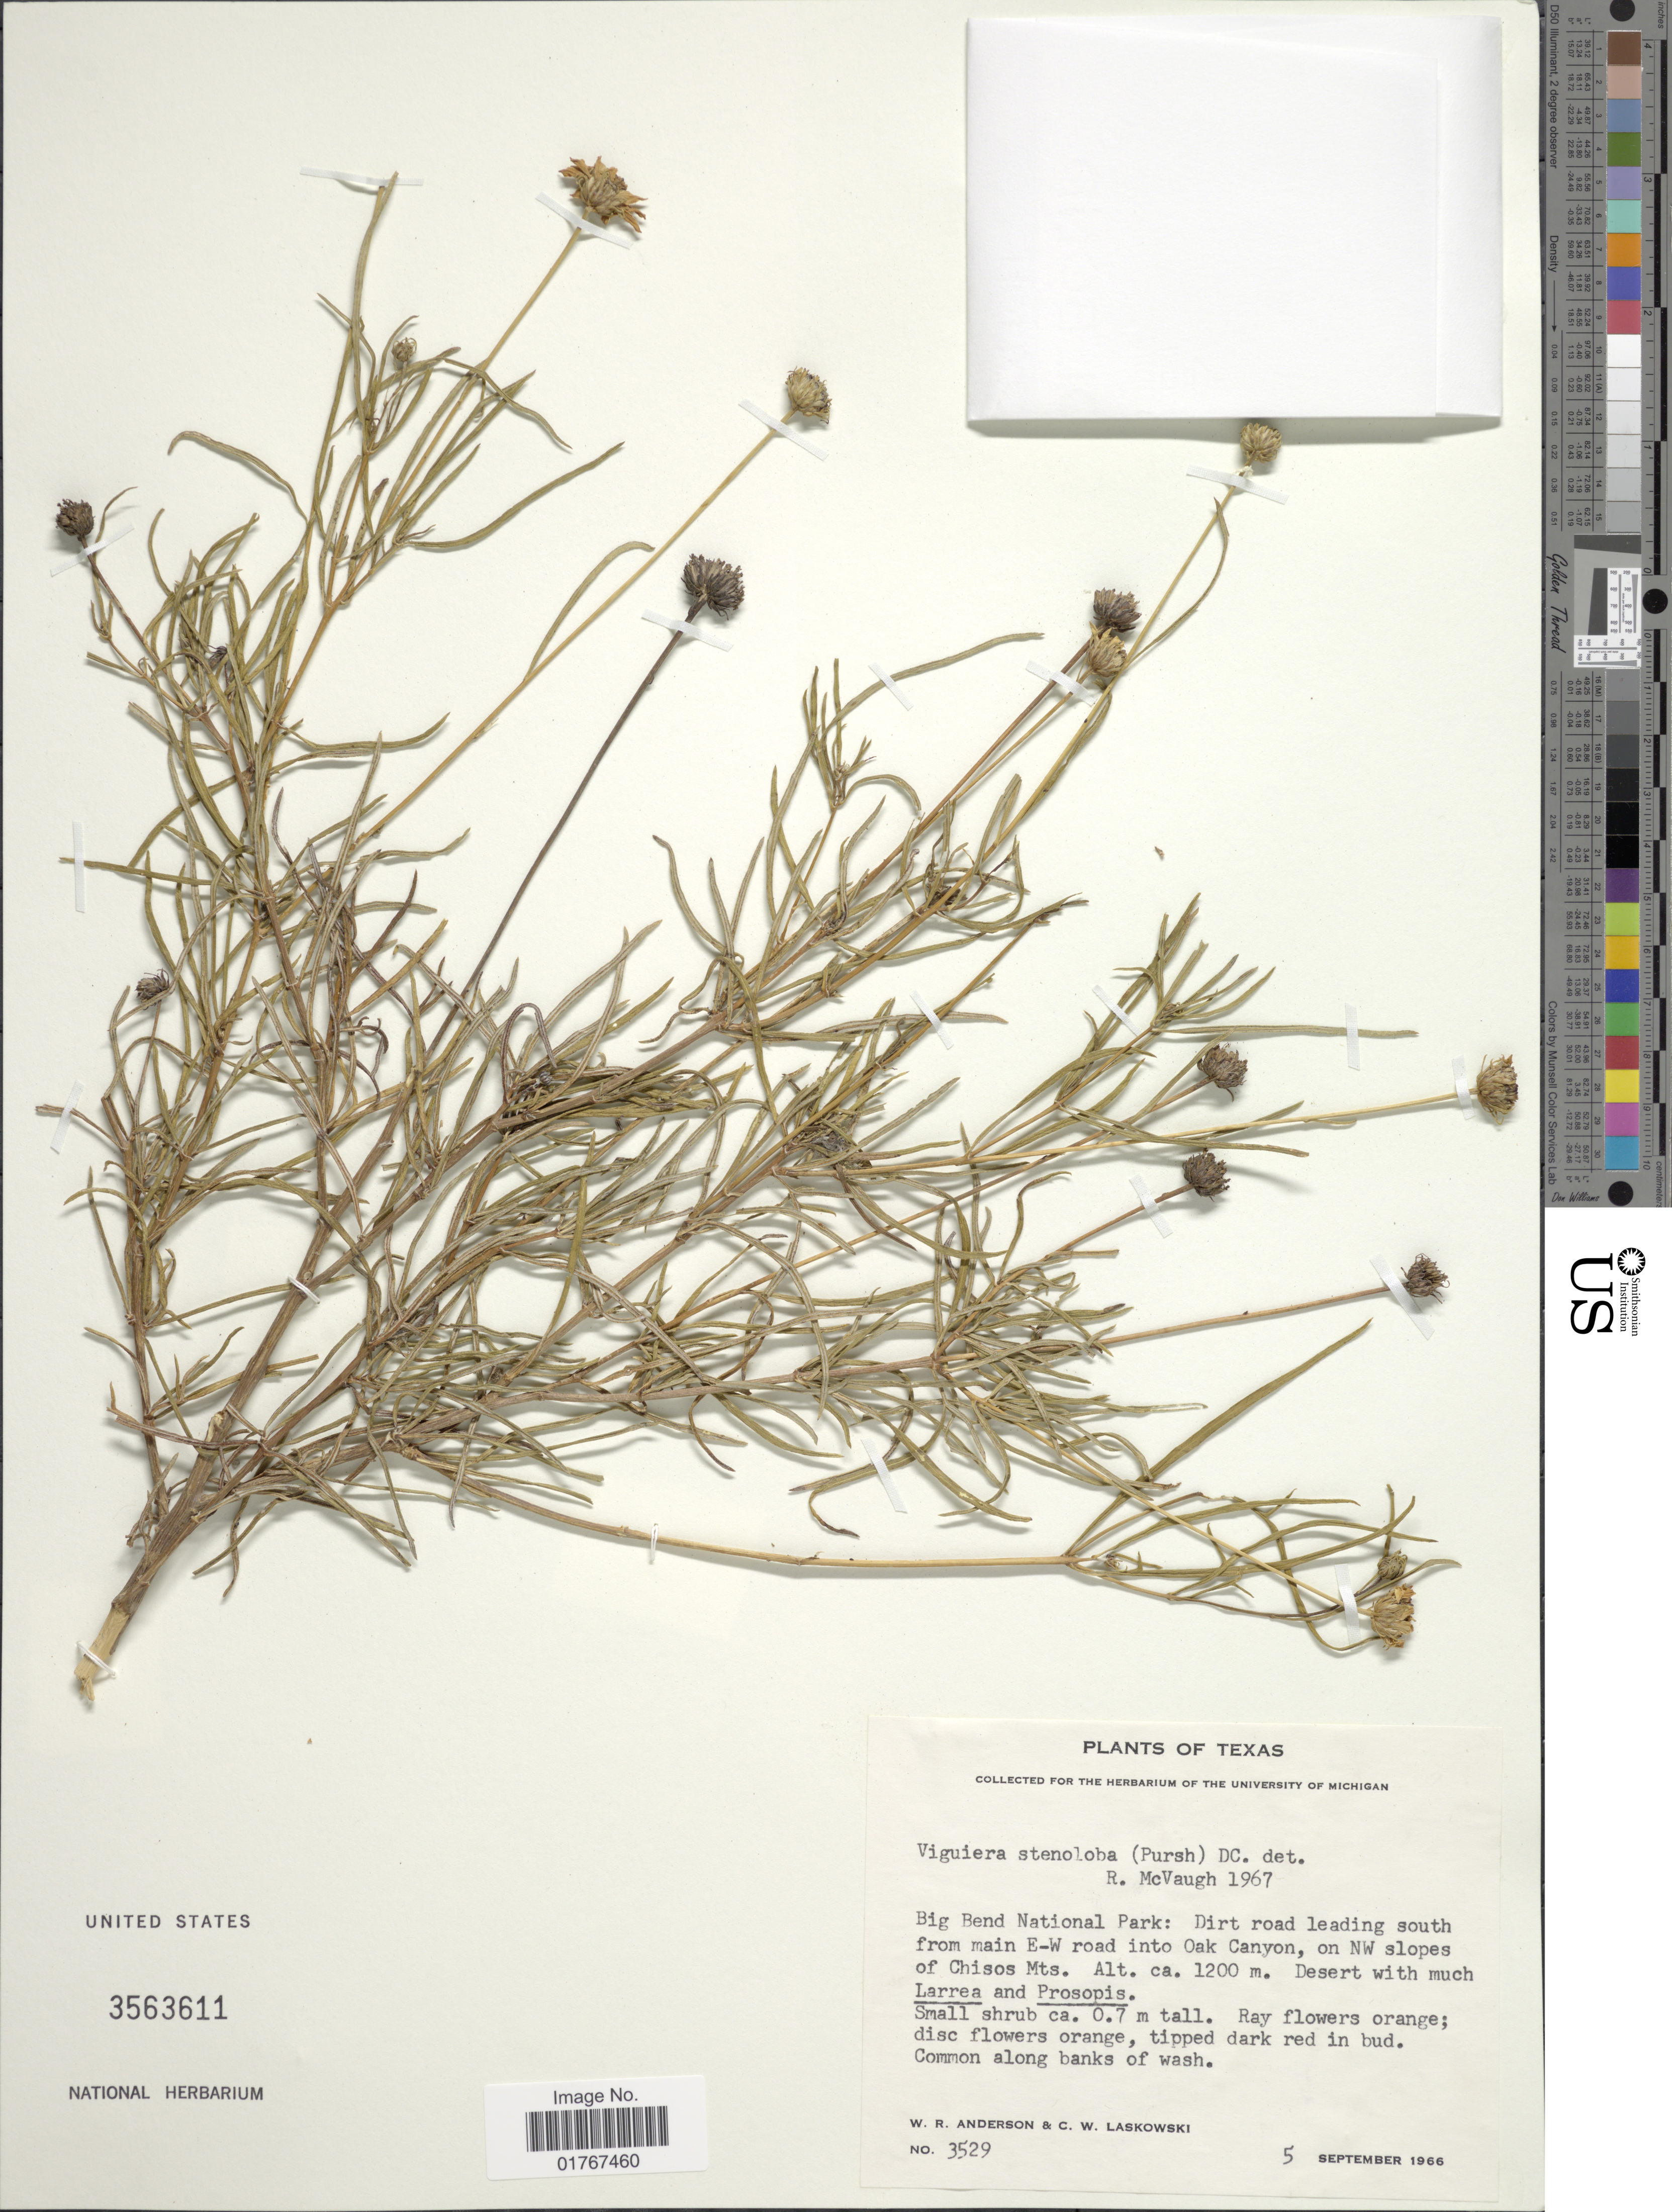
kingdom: Plantae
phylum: Tracheophyta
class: Magnoliopsida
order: Asterales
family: Asteraceae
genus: Viguiera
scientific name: Viguiera stenoloba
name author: S.F. Blake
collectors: W. Anderson & C. Laskowski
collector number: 3529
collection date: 1966-09-05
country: United States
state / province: Texas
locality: Big Bend National Park: Dirt road leading south from main E-W road into Oak Canyon, on NW slopes of Chisos Mts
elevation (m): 1200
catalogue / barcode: US 3563611